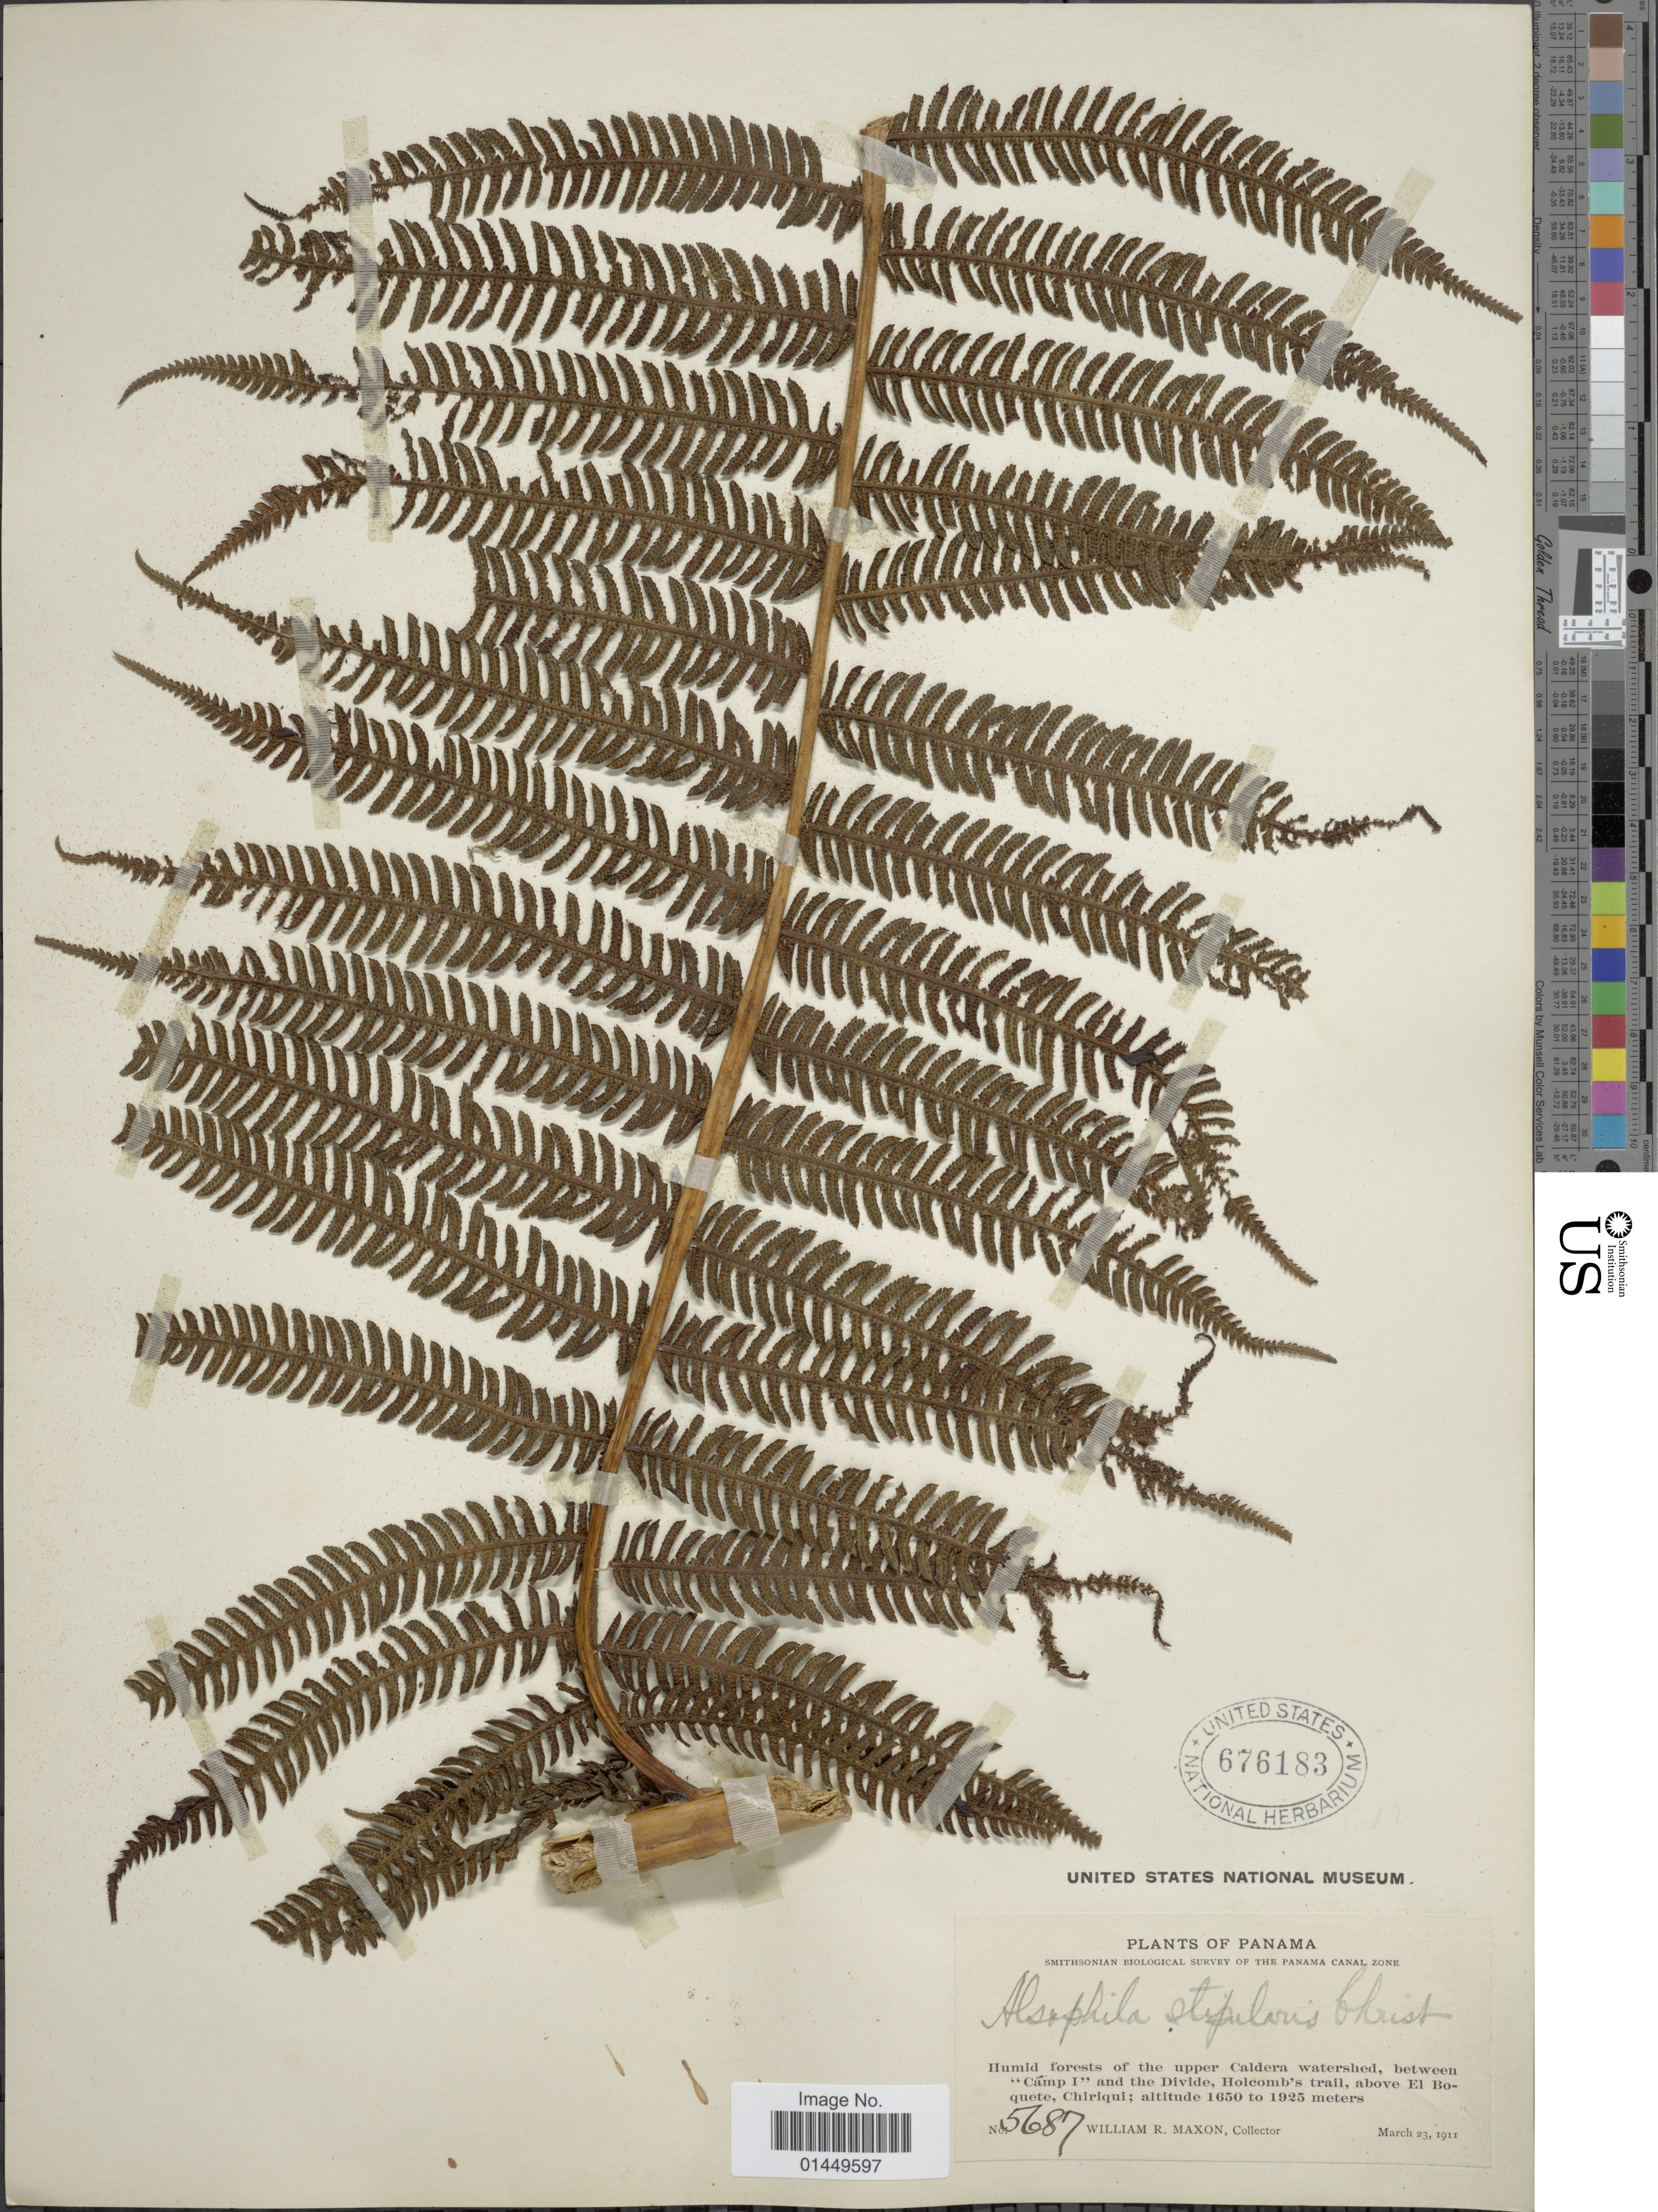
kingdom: Plantae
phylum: Tracheophyta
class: Polypodiopsida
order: Cyatheales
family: Cyatheaceae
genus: Cyathea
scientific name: Cyathea stipularis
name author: (Christ) Domin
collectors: W. R. Maxon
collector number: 5687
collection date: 1911-03-23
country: Panama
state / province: Chiriqui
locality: Humid forests of the upper Caldera watershed, between Camp 1 and the Divide, Holcomb's trail, above El Boquete, Chiriqui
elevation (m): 1650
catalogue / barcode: US 676183